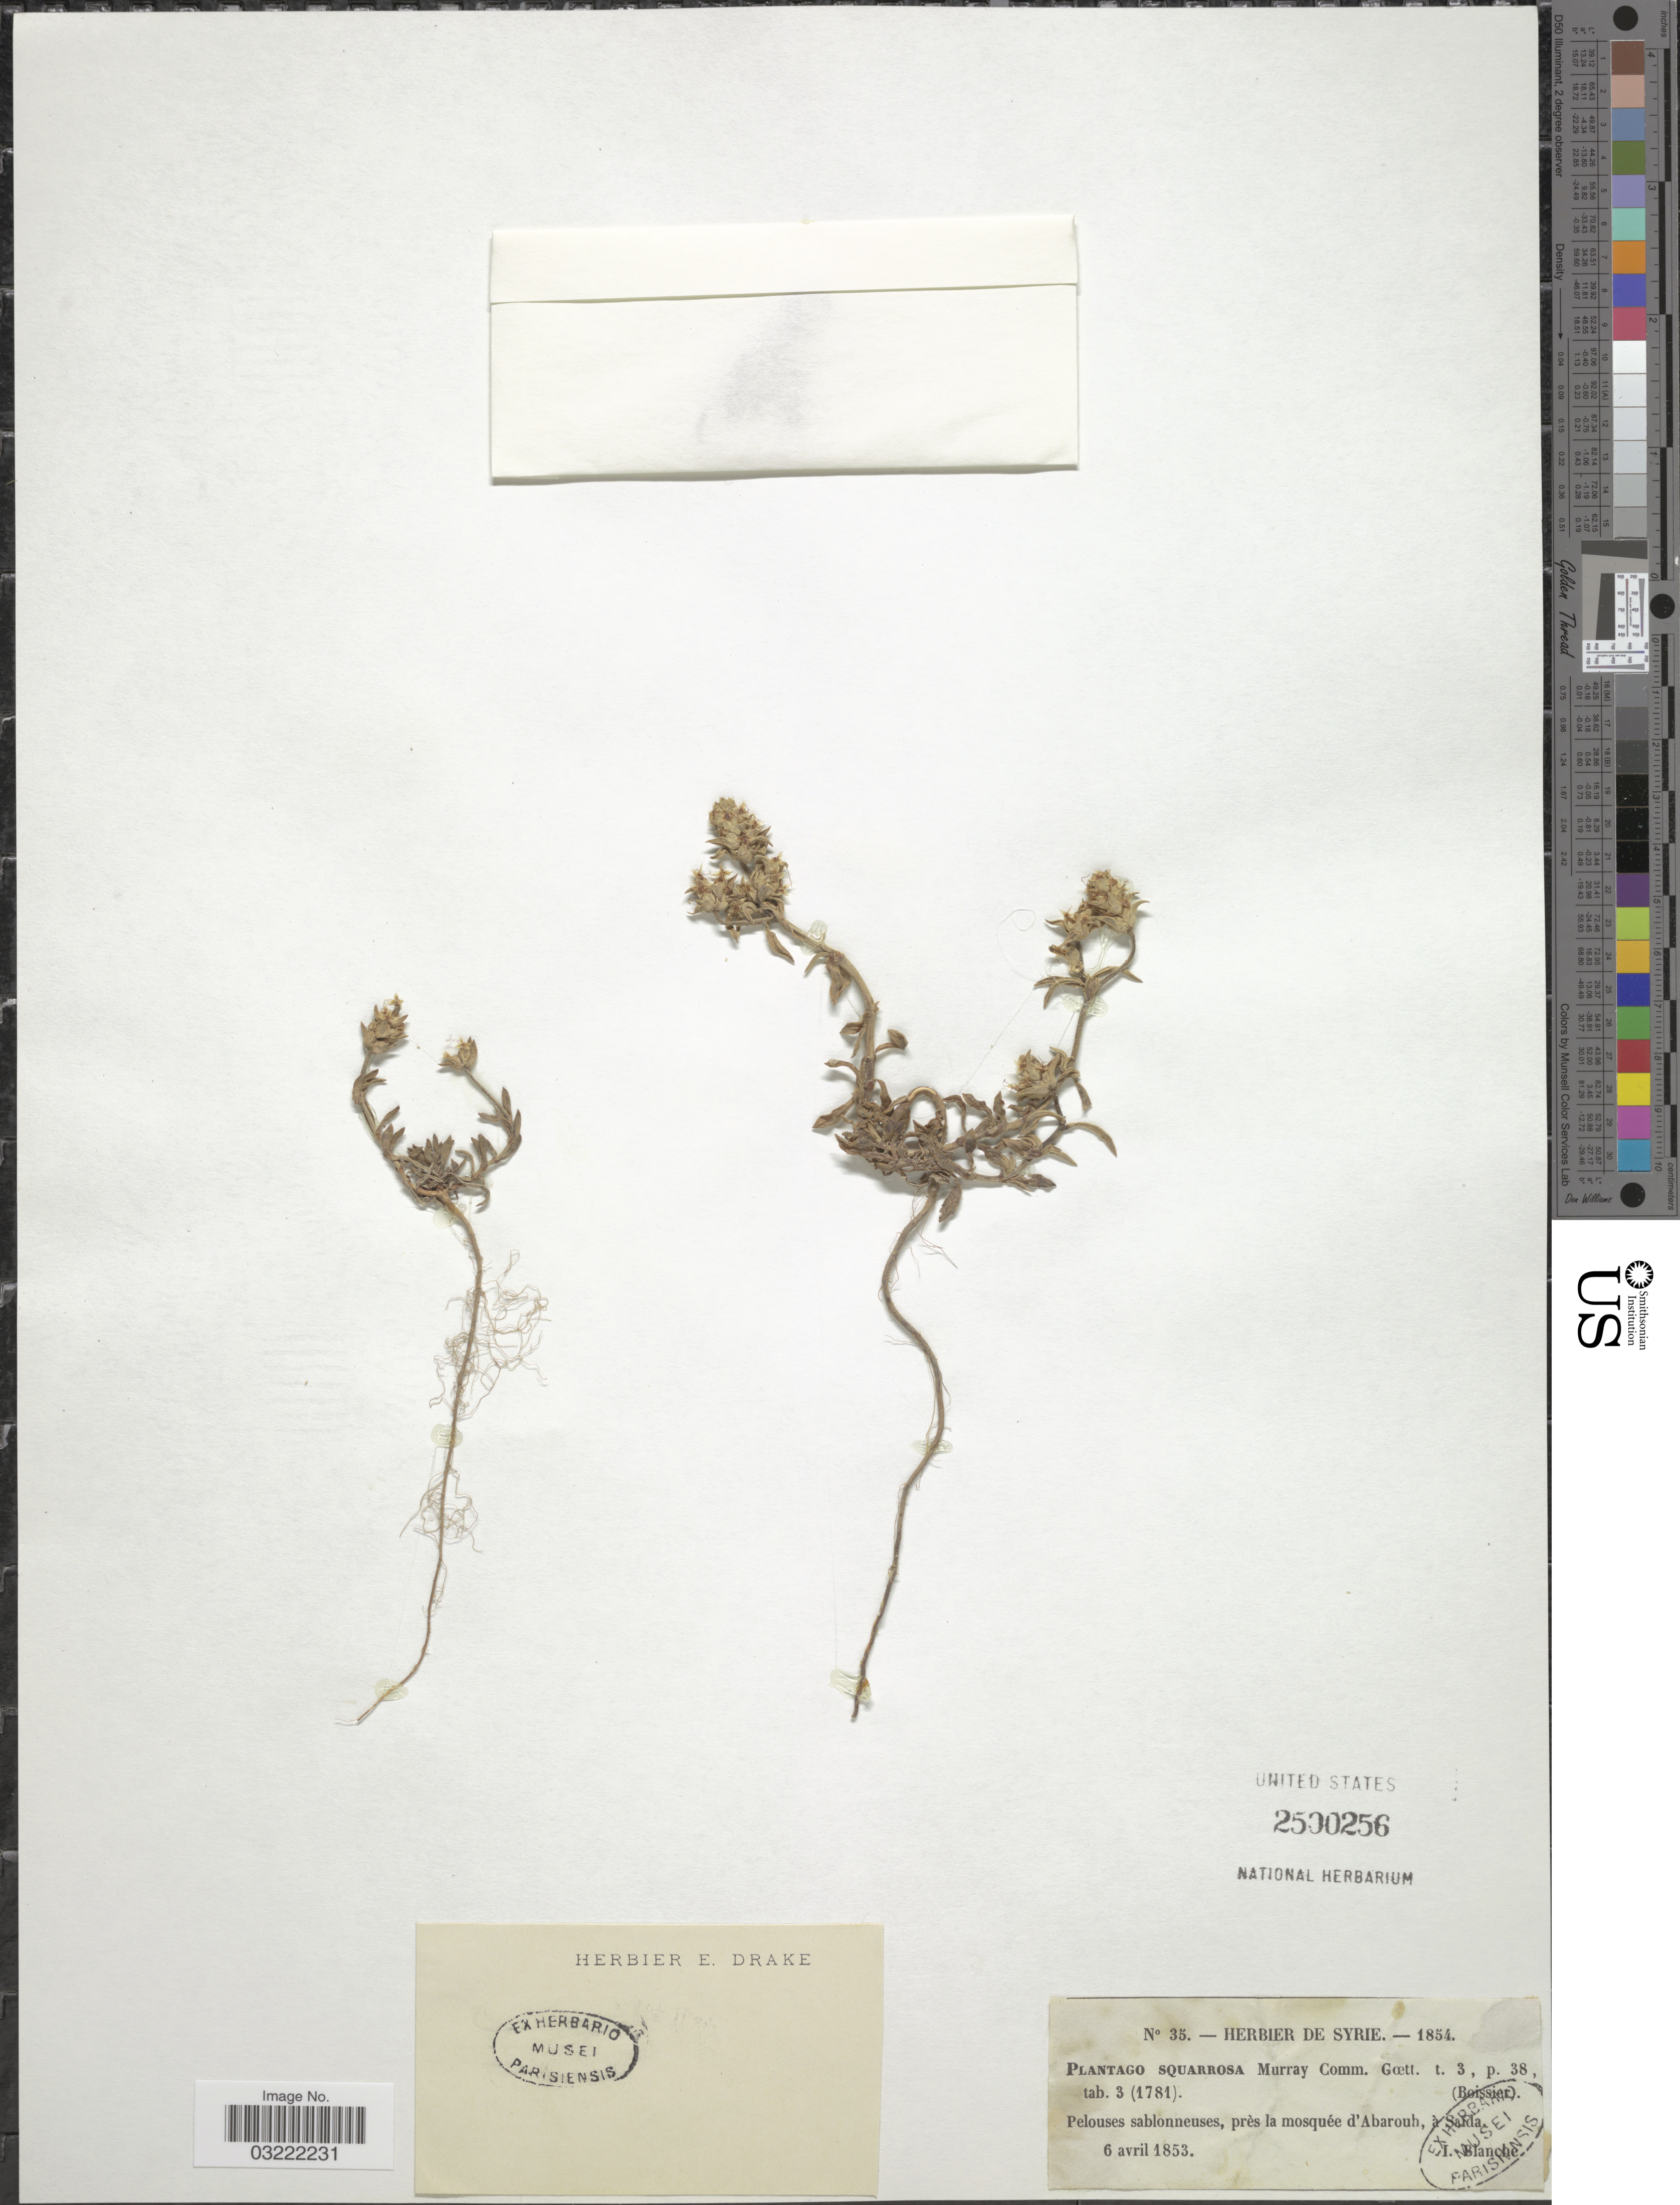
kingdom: Plantae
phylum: Tracheophyta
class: Magnoliopsida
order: Lamiales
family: Plantaginaceae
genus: Plantago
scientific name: Plantago squarrosa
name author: Murray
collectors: I. Blanche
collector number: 35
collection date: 1853-04-06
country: Lebanon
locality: Près la mosquée d'Abarouh, à Saïda.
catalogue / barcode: US 2500256